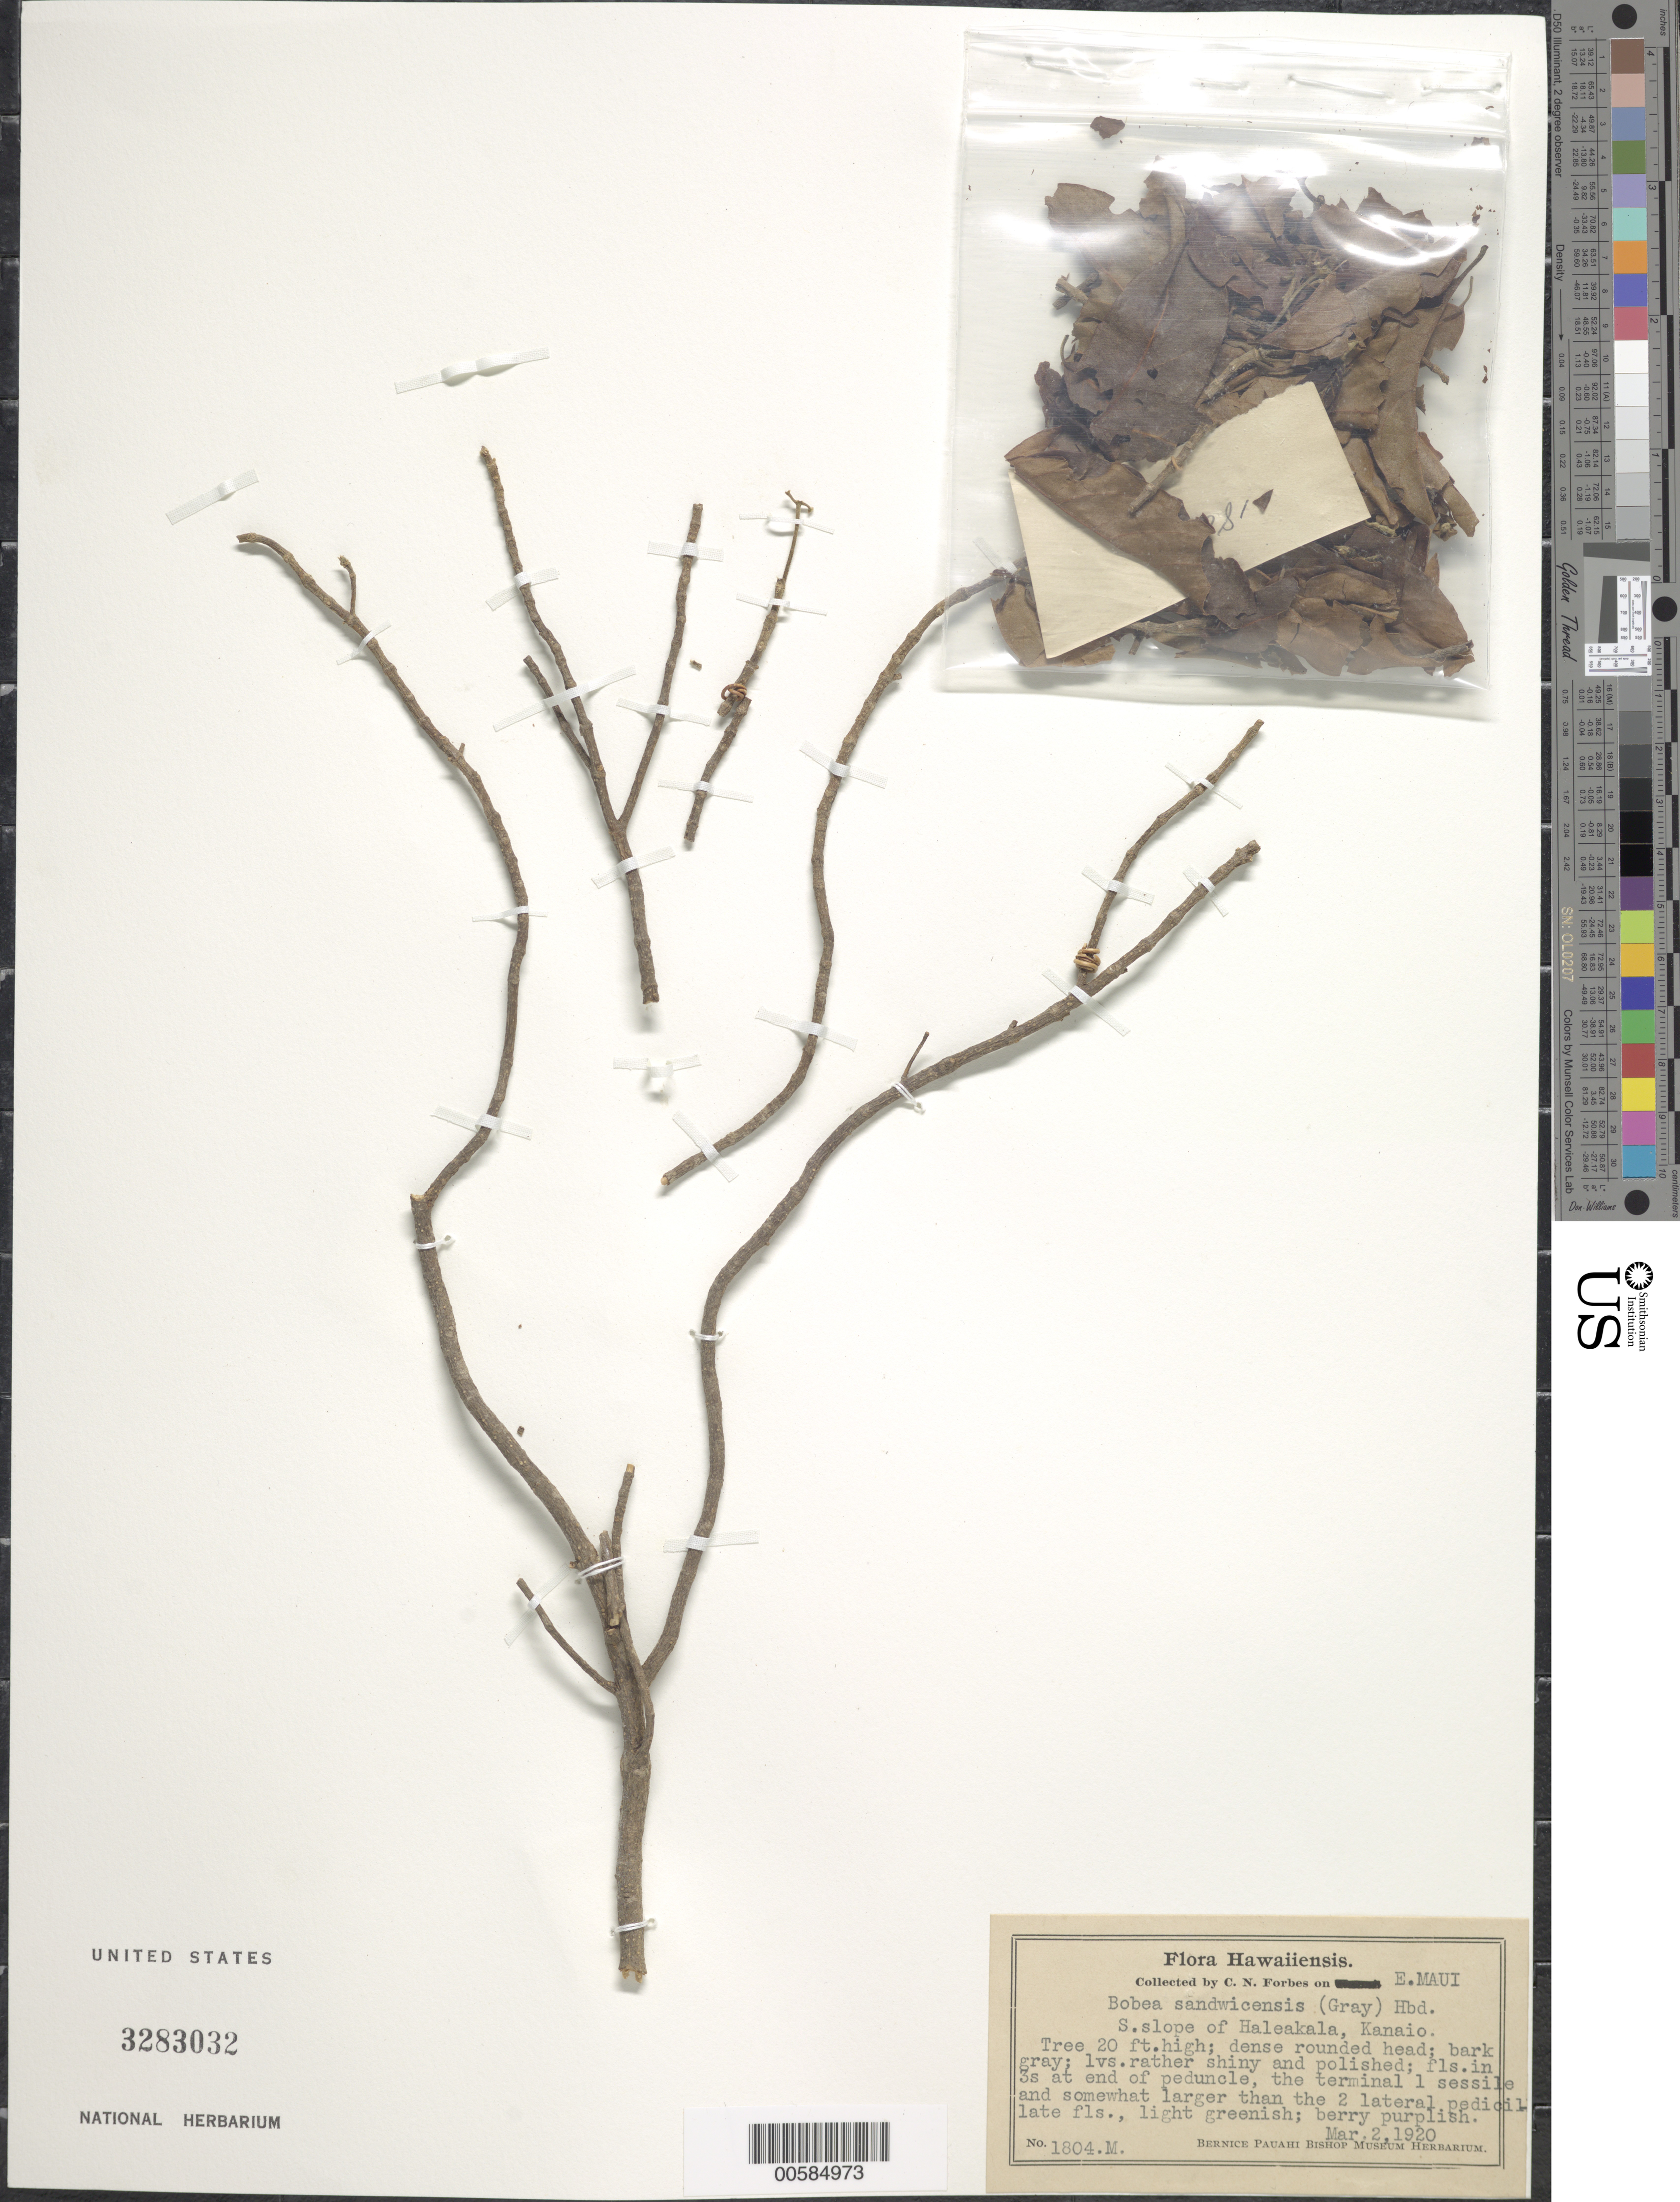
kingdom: Plantae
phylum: Tracheophyta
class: Magnoliopsida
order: Gentianales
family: Rubiaceae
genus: Bobea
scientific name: Bobea sandwicensis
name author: (A. Gray) Hillebr.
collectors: C. N. Forbes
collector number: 1804.M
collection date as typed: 2 Mar 1920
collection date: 1920-03-02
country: United States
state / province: Hawaii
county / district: Maui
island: Maui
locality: E Maui, S slope of Haleakala, Kanaio.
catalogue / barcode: US 3283032